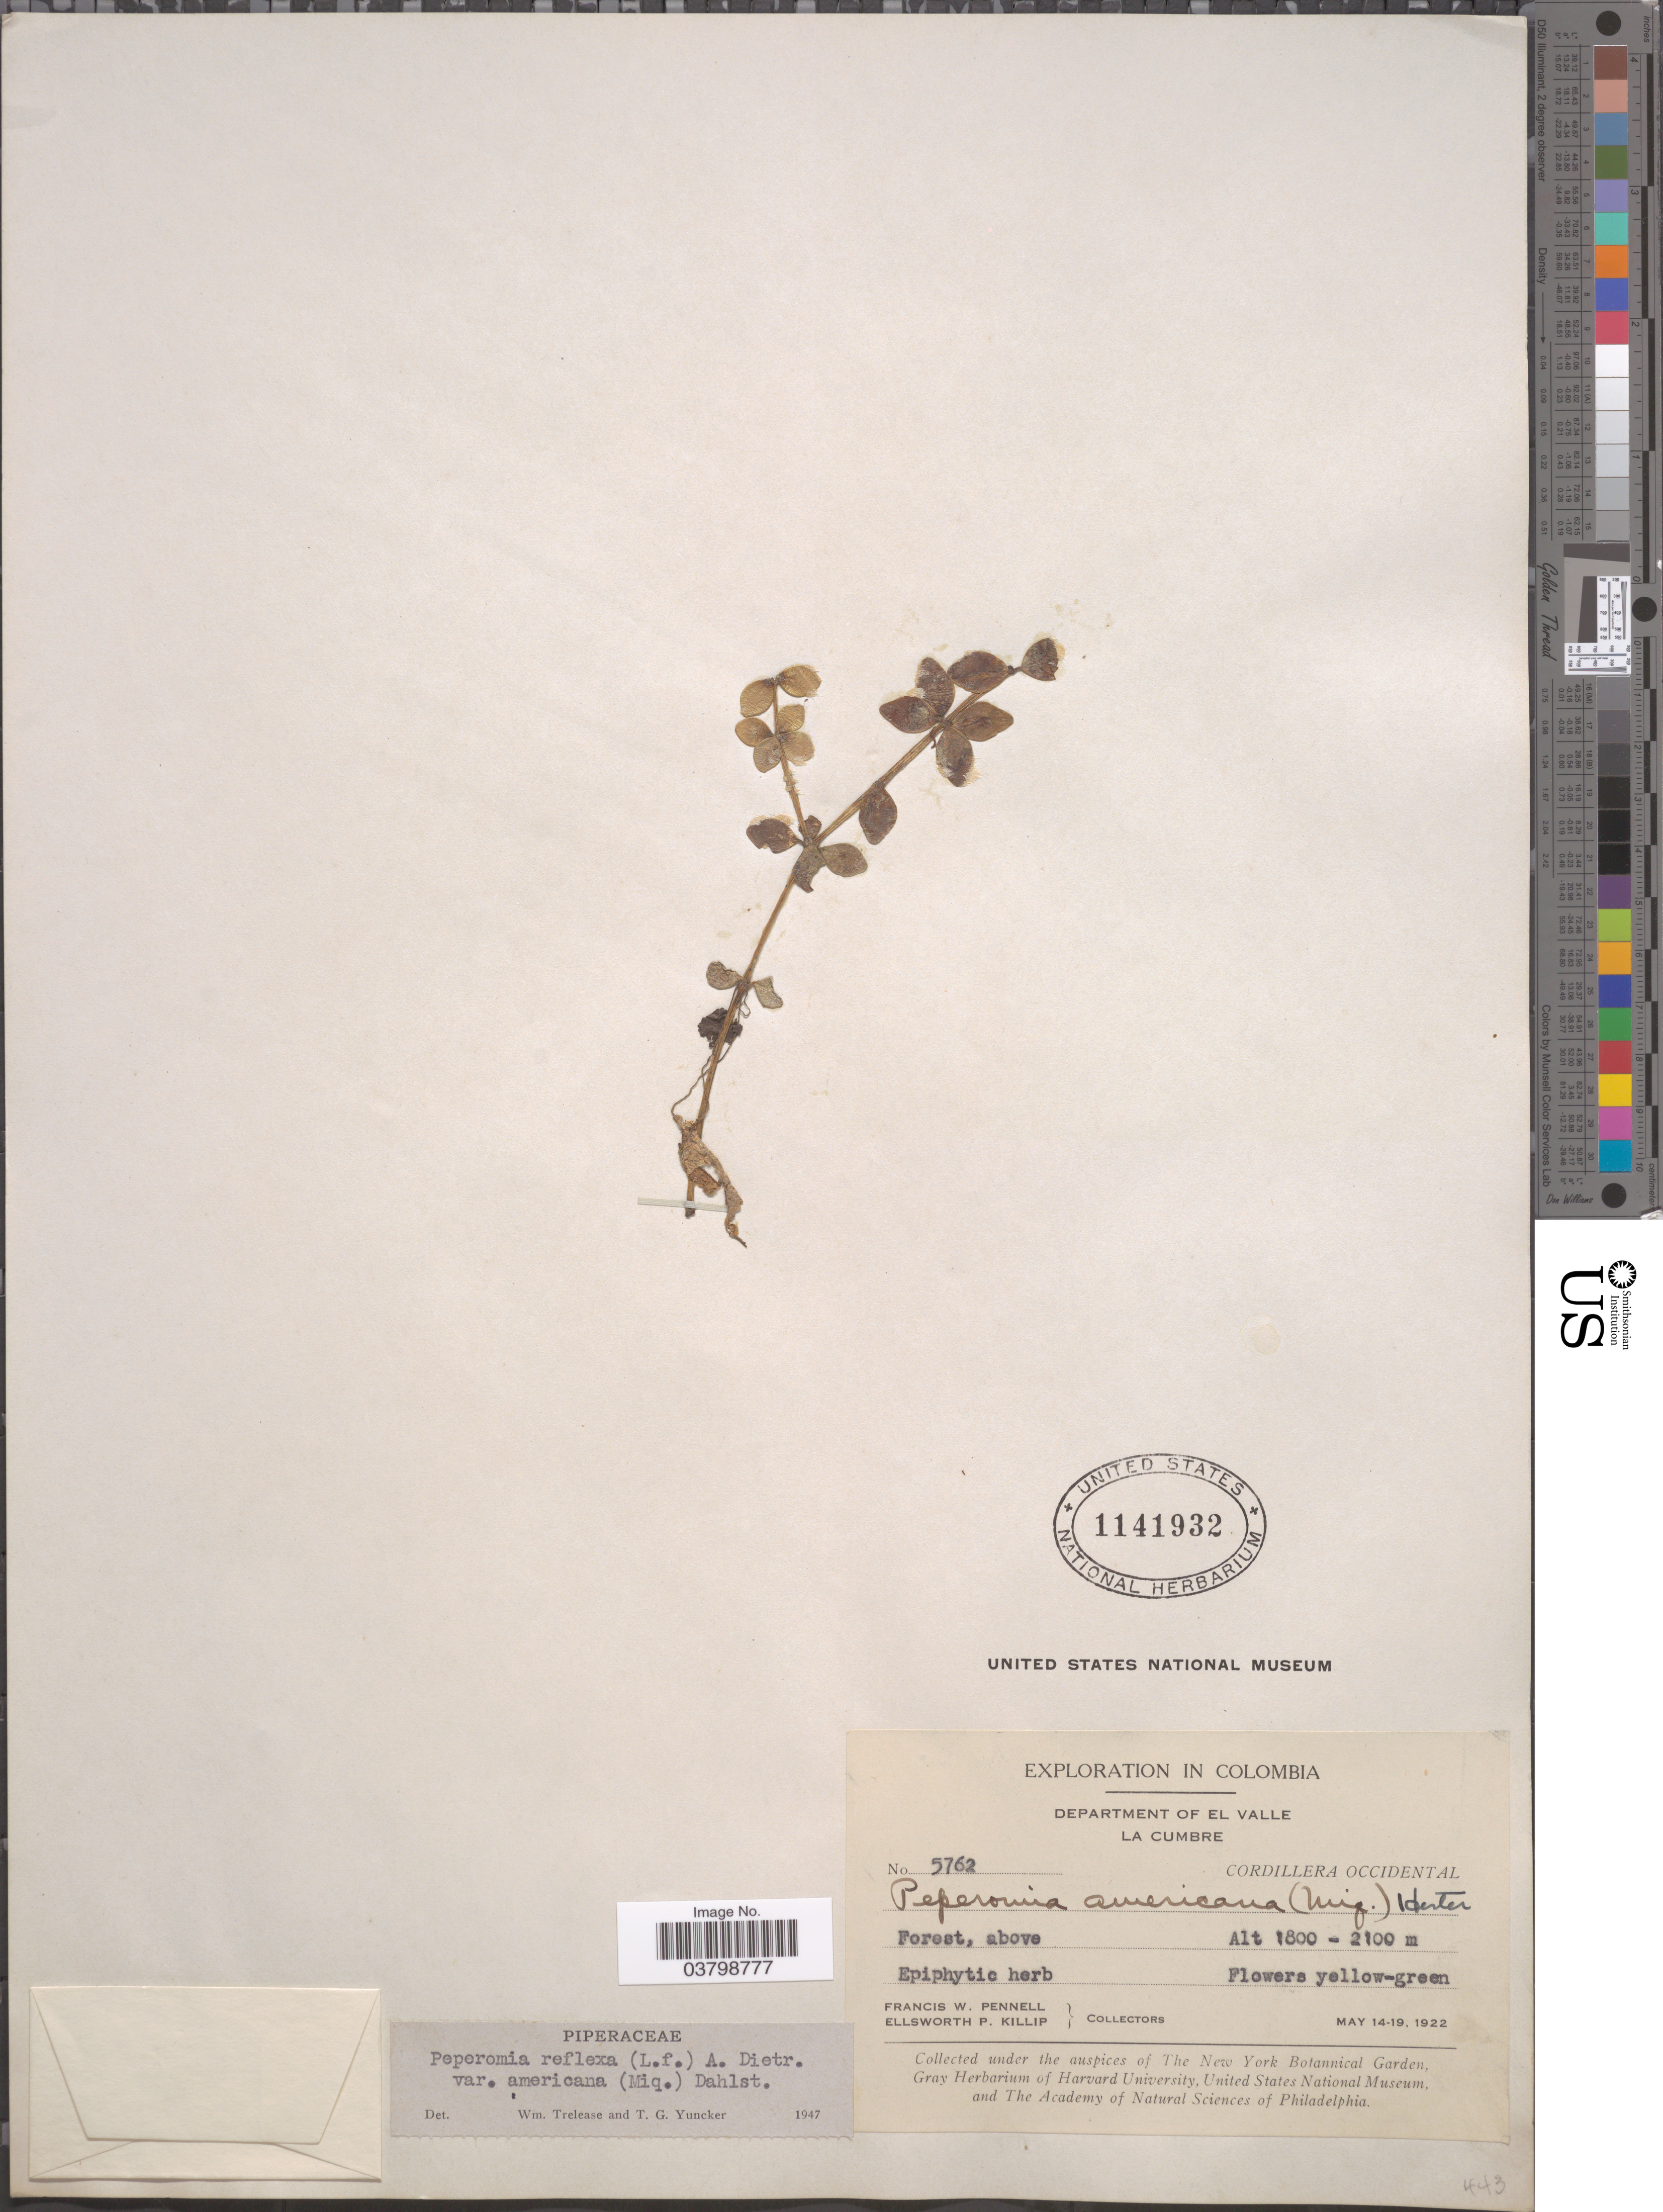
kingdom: Plantae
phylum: Tracheophyta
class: Magnoliopsida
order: Piperales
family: Piperaceae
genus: Peperomia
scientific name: Peperomia tetraphylla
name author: (G. Forst.) Hook. & Arn.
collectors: F. W. Pennell & E. P. Killip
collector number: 5762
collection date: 1922-05-14/1922-05-19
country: Colombia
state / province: Valle del Cauca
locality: Department of El Valle. La Cumbre. Cordillera Occidental.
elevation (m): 1800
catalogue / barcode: US 1141932